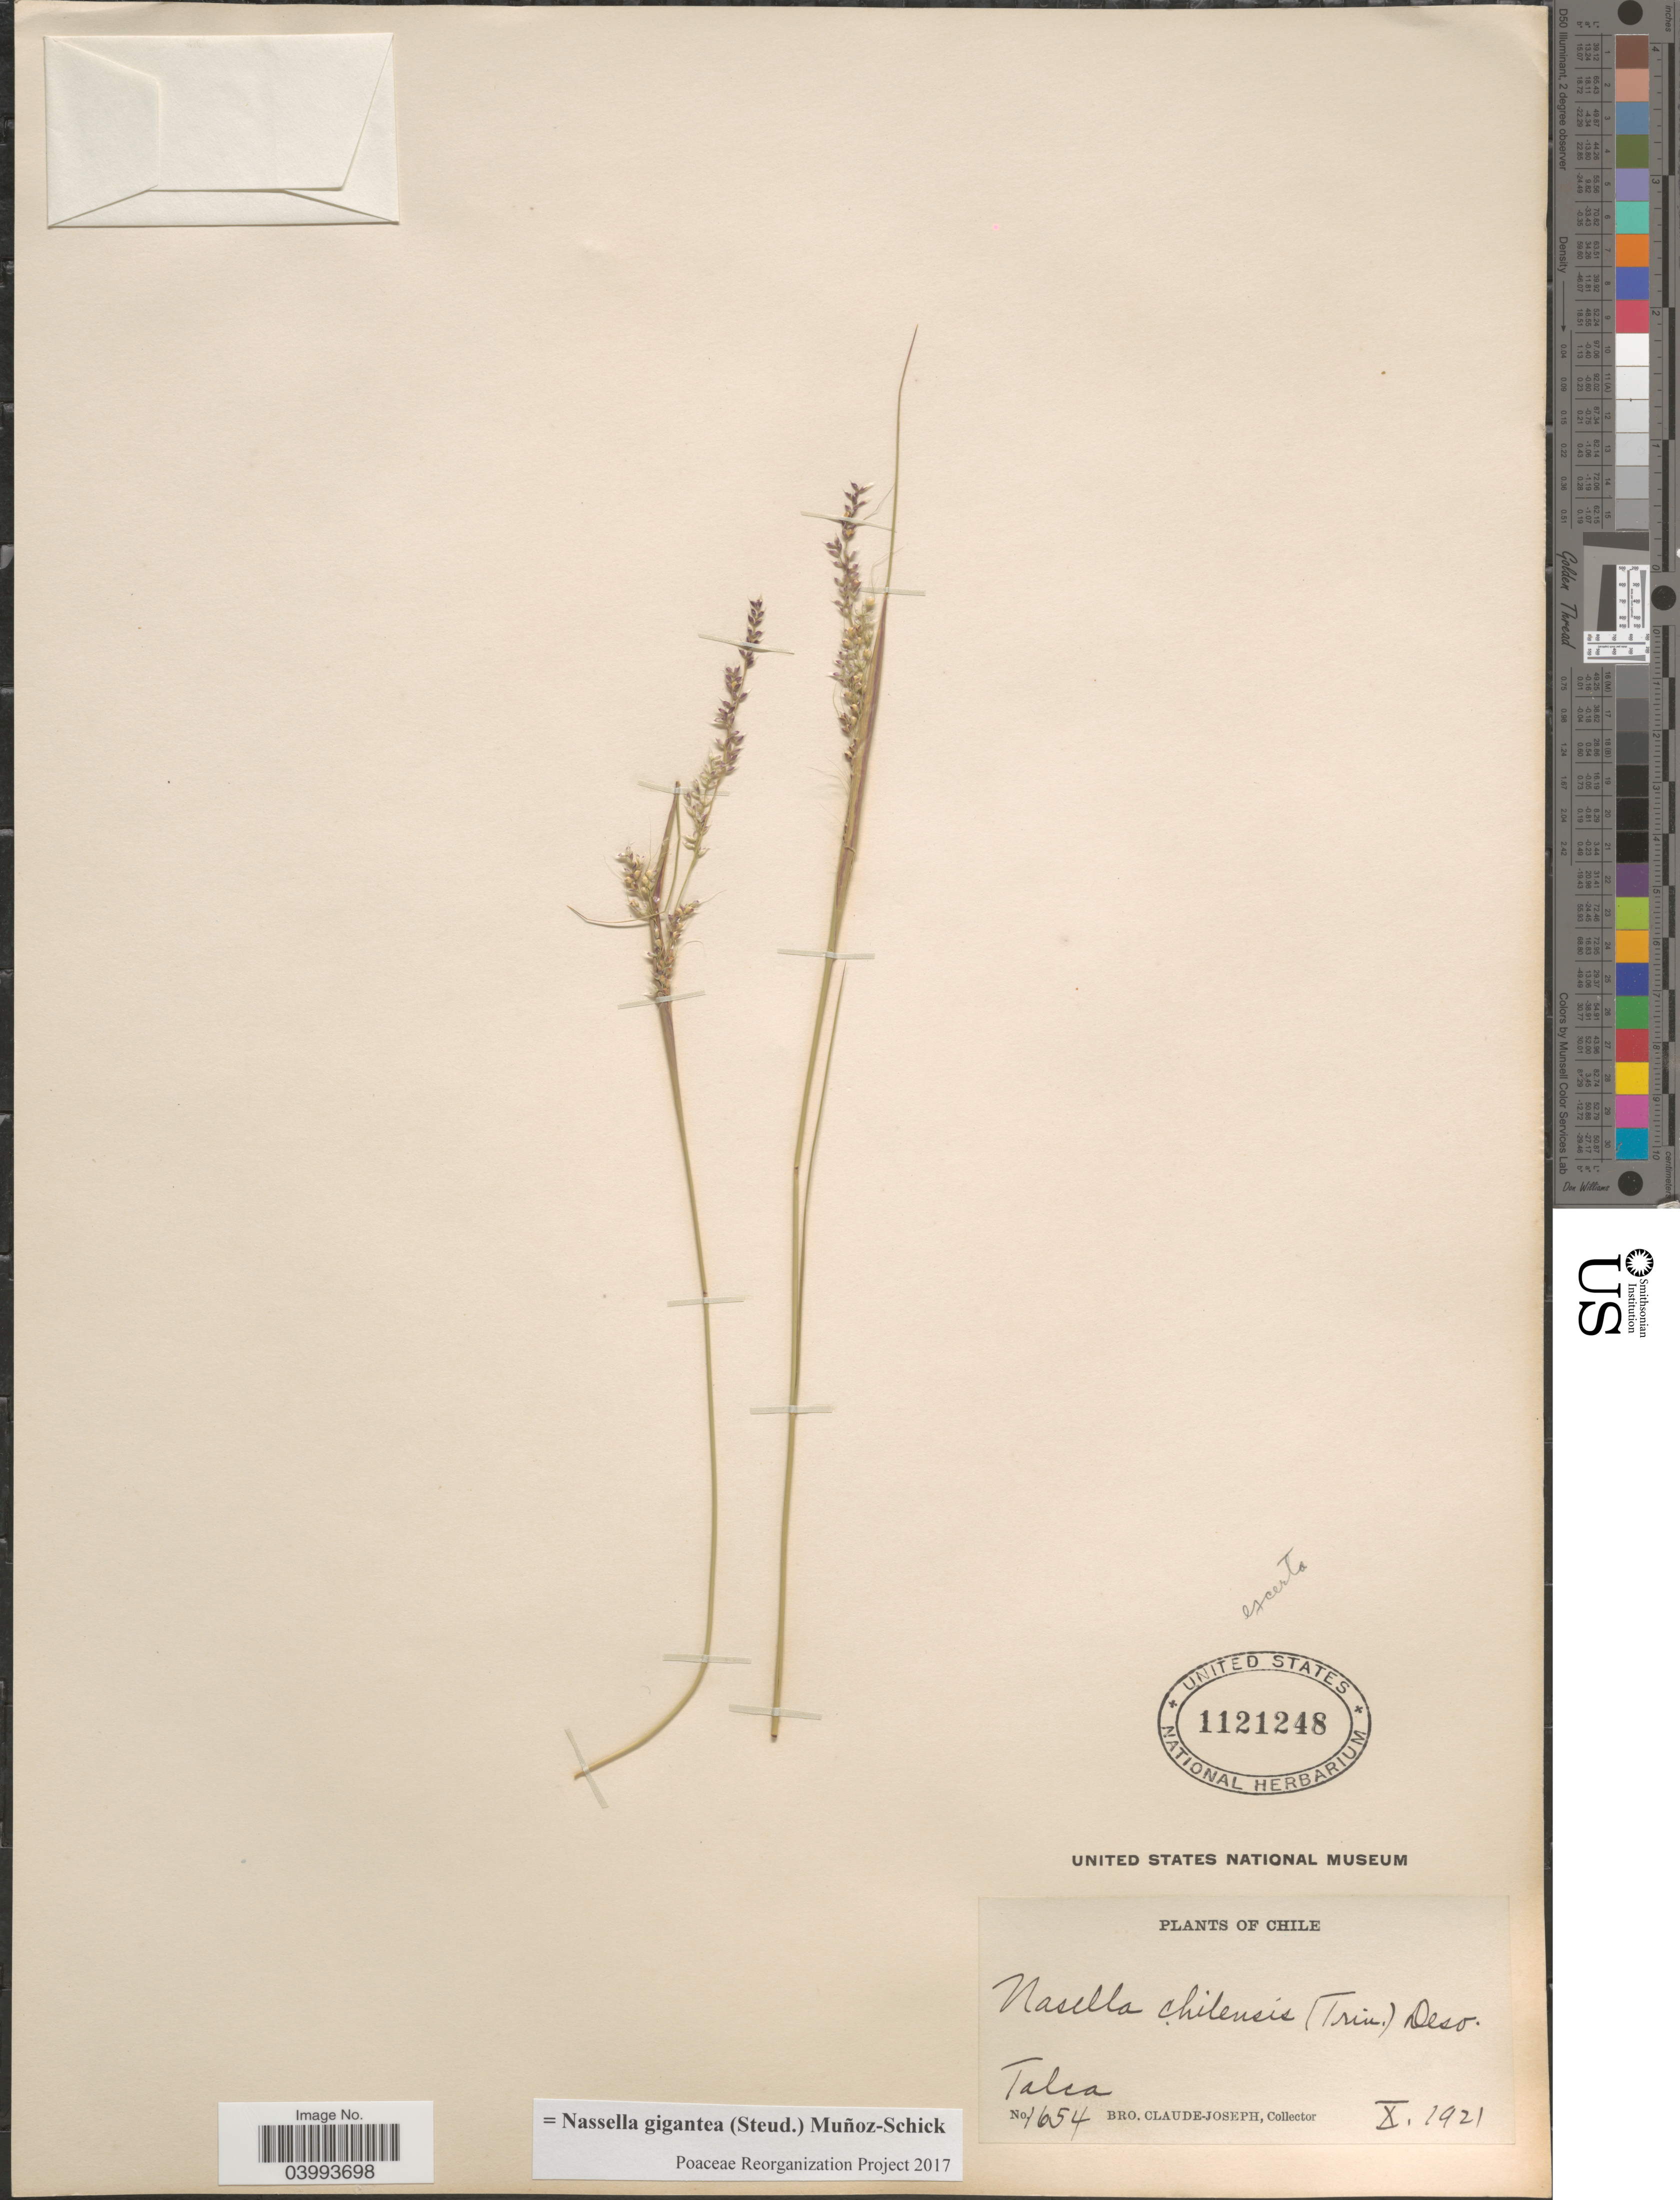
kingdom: Plantae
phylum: Tracheophyta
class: Liliopsida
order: Poales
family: Poaceae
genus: Nassella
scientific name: Nassella gigantea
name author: (Steud.) Muñoz-Schick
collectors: Bro. Claude-Joseph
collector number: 1654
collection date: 1921-10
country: Chile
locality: Talca.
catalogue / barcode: US 1121248